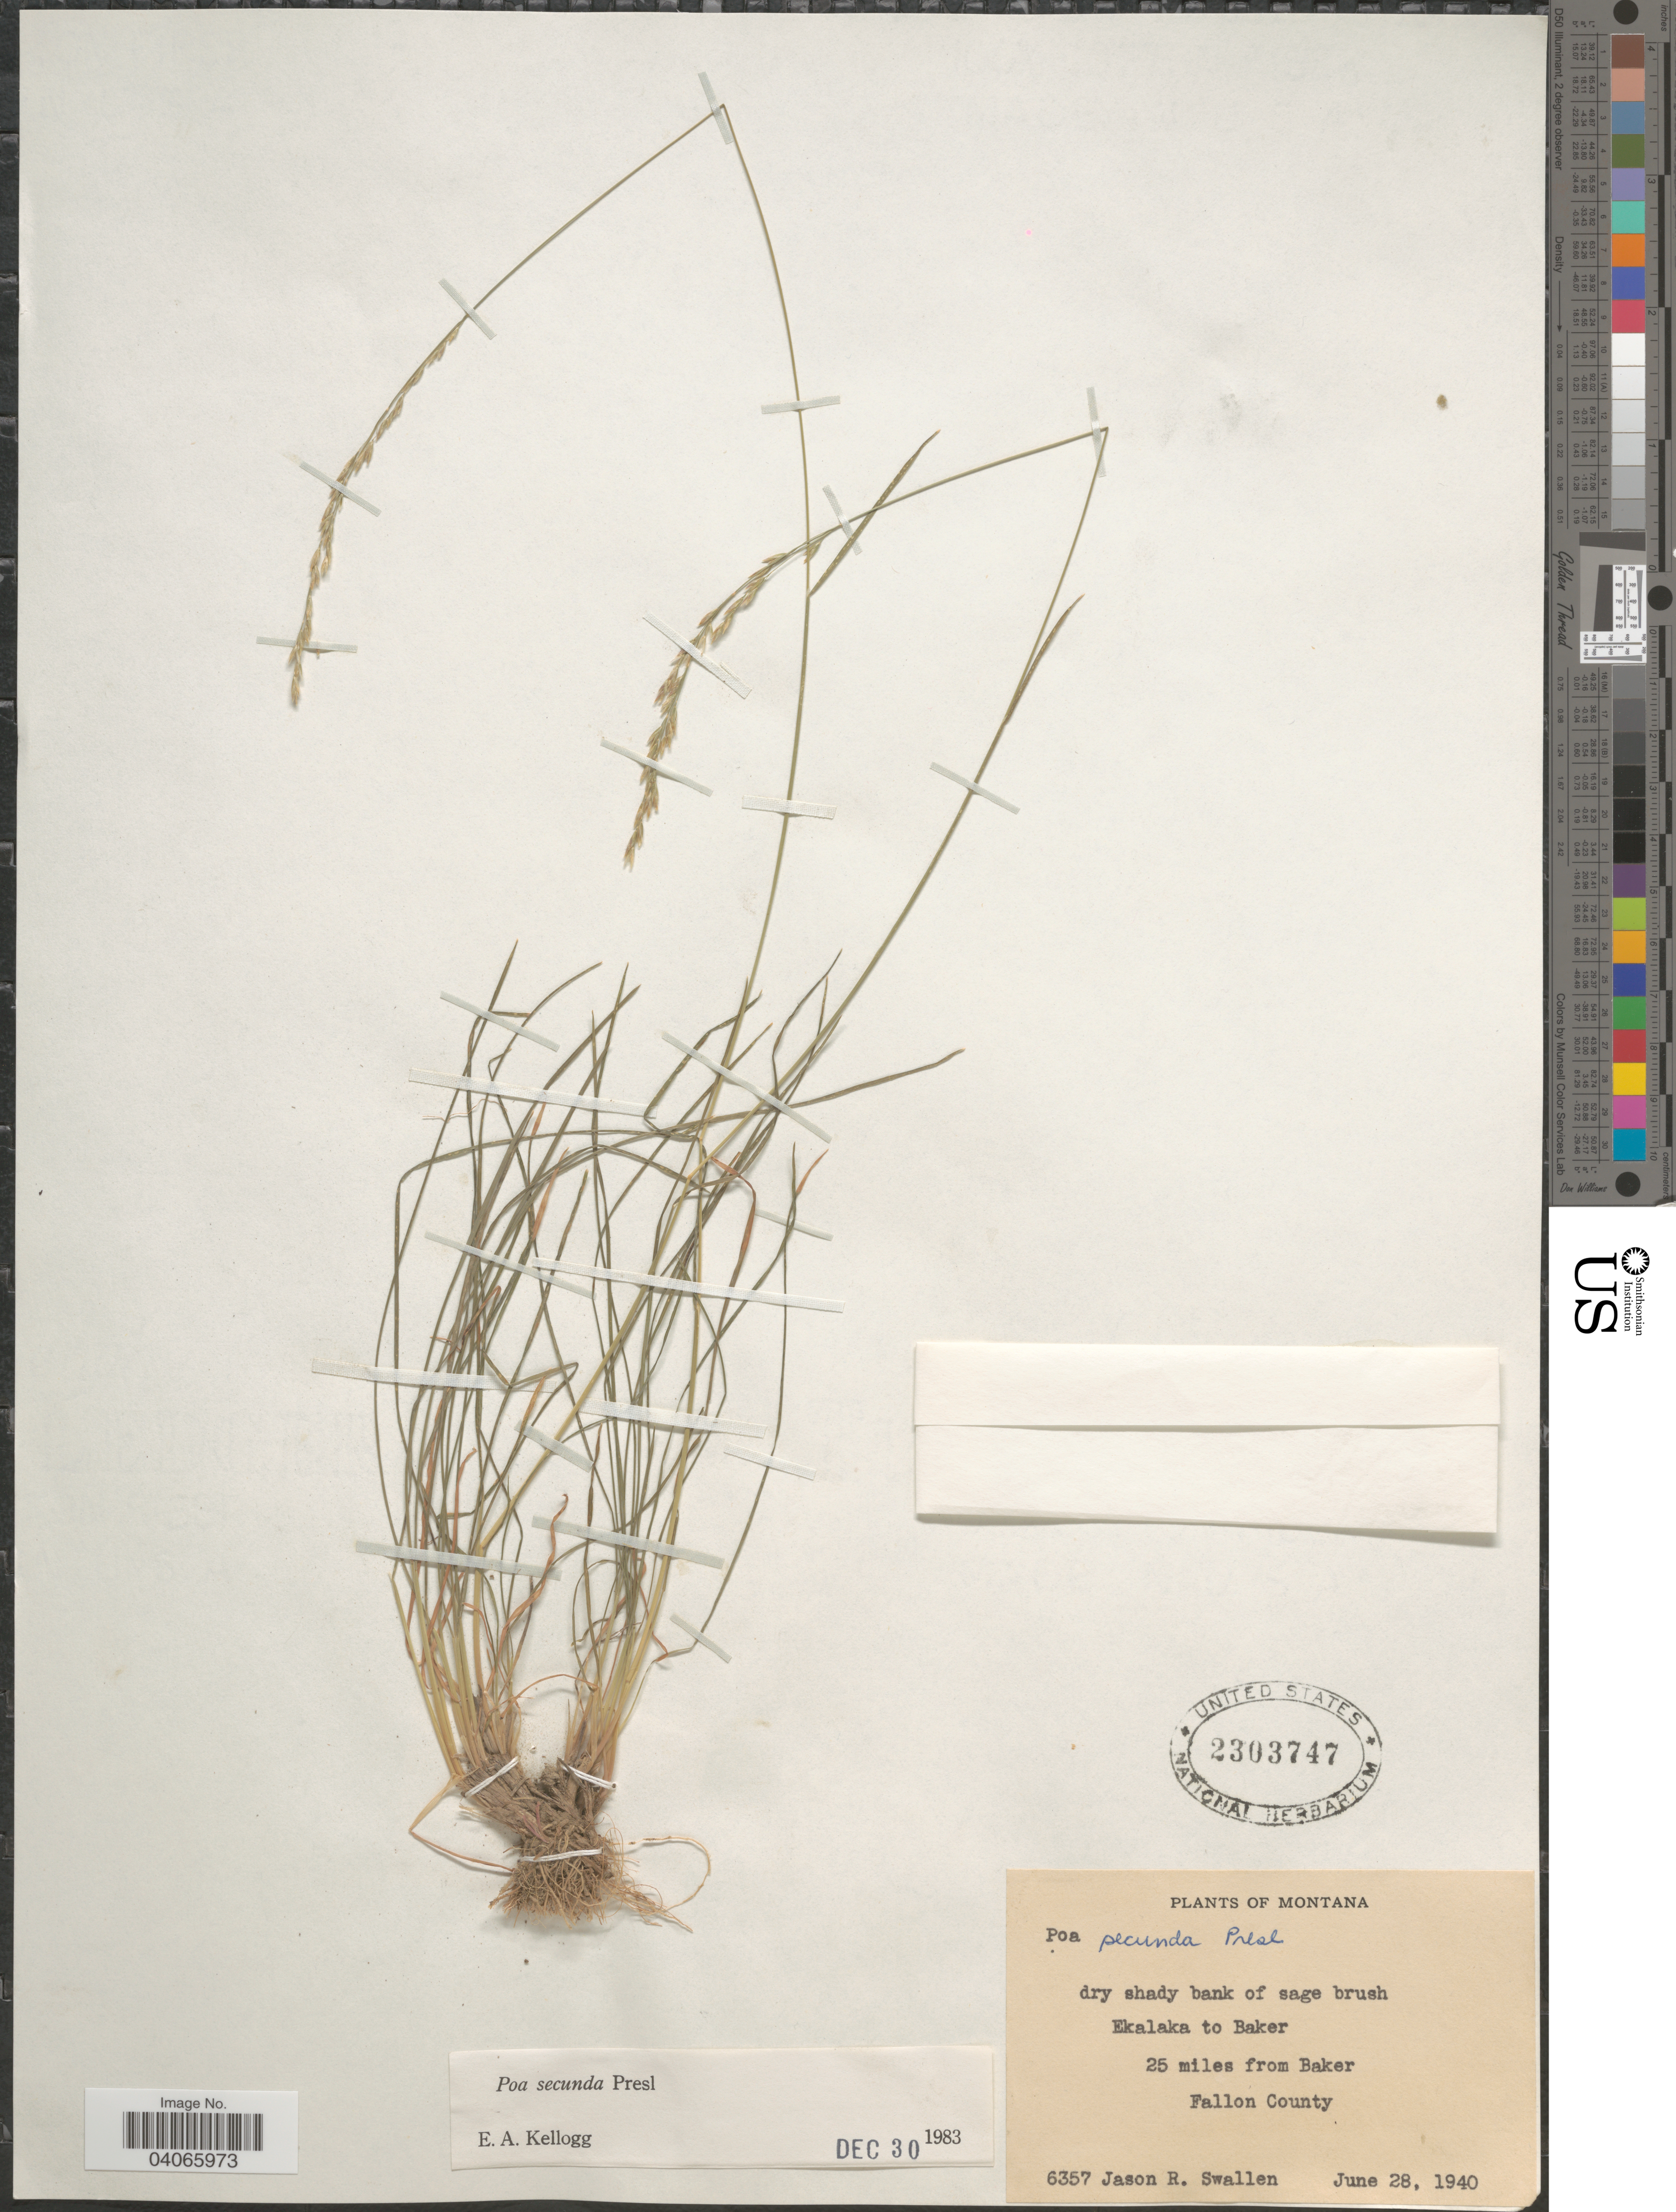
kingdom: Plantae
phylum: Tracheophyta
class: Liliopsida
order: Poales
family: Poaceae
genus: Poa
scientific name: Poa secunda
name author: J. Presl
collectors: J. R. Swallen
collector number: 6357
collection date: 1940-06-28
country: United States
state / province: Montana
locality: Ekalaka to Baker. 25 miles from Baker. Fallon County.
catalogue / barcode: US 2303747